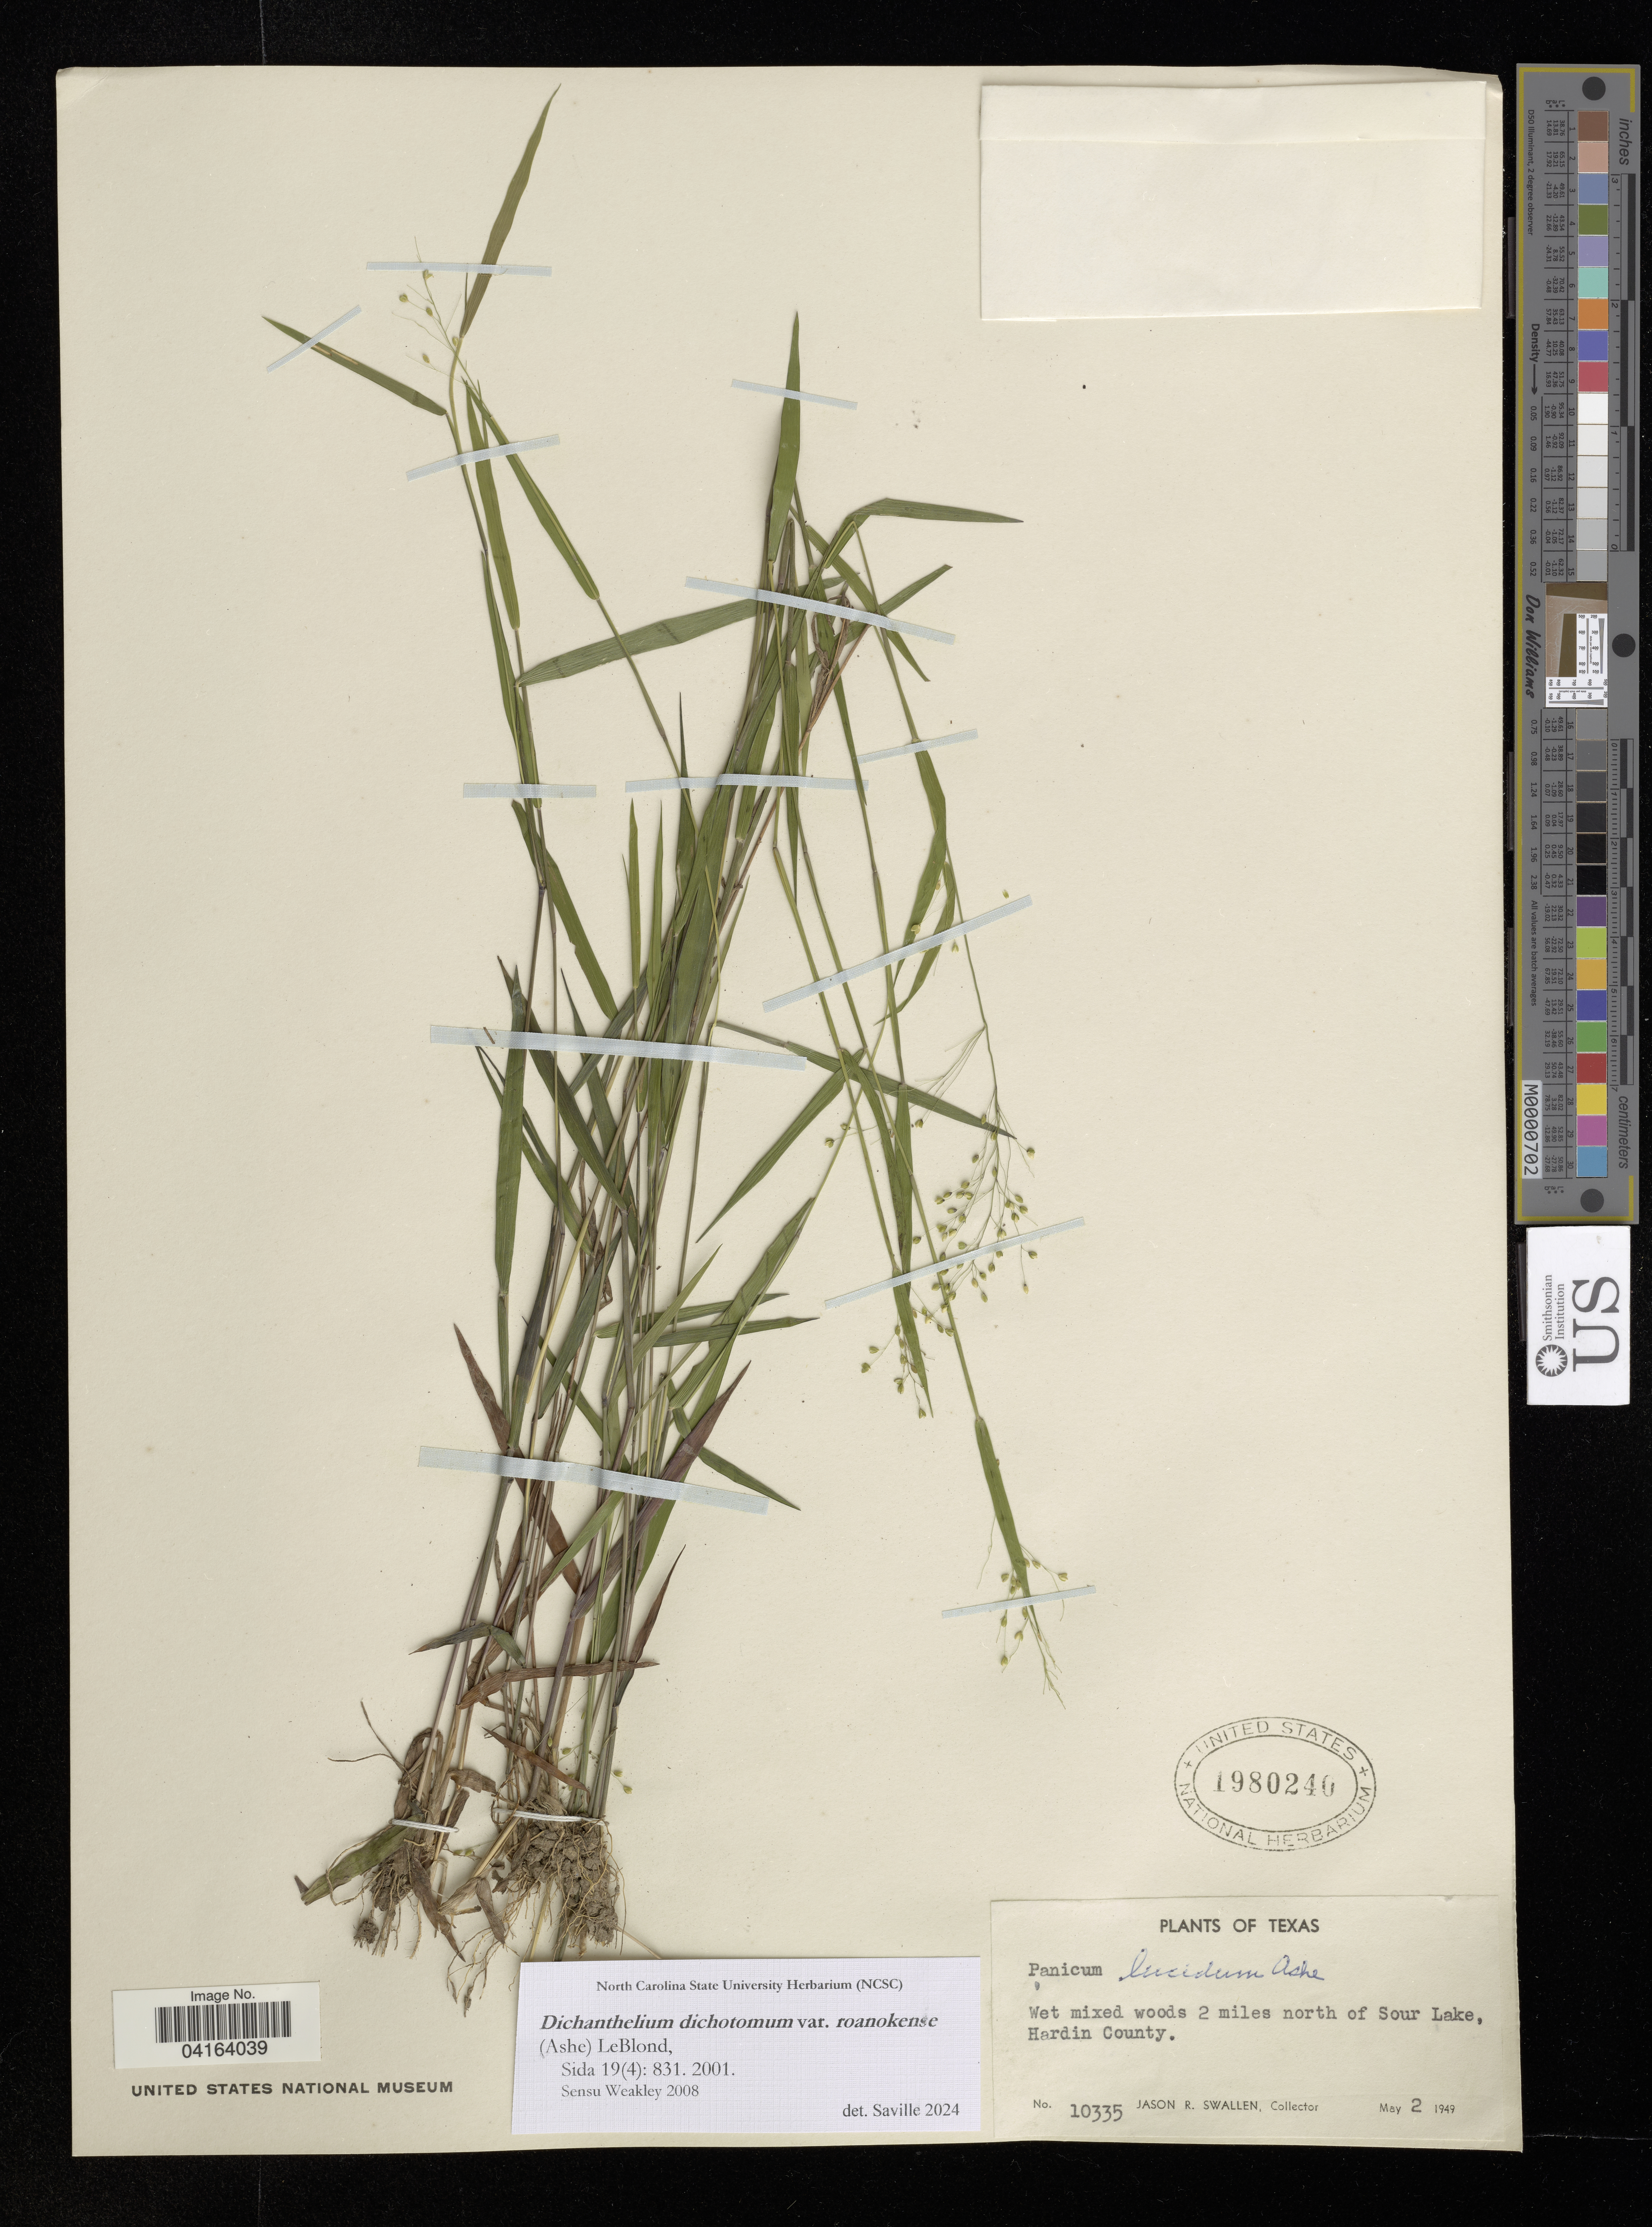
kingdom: Plantae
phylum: Tracheophyta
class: Liliopsida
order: Poales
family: Poaceae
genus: Dichanthelium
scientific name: Dichanthelium dichotomum var. roanokense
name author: (Ashe) LeBlond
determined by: Saville, A. C., (NCSC), North Carolina State University (UNITED STATES)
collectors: J. R. Swallen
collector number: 10335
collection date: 1949-05-02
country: United States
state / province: Texas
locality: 2 miles north of Sour Lake, Hardin County.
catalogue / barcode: US 1980240